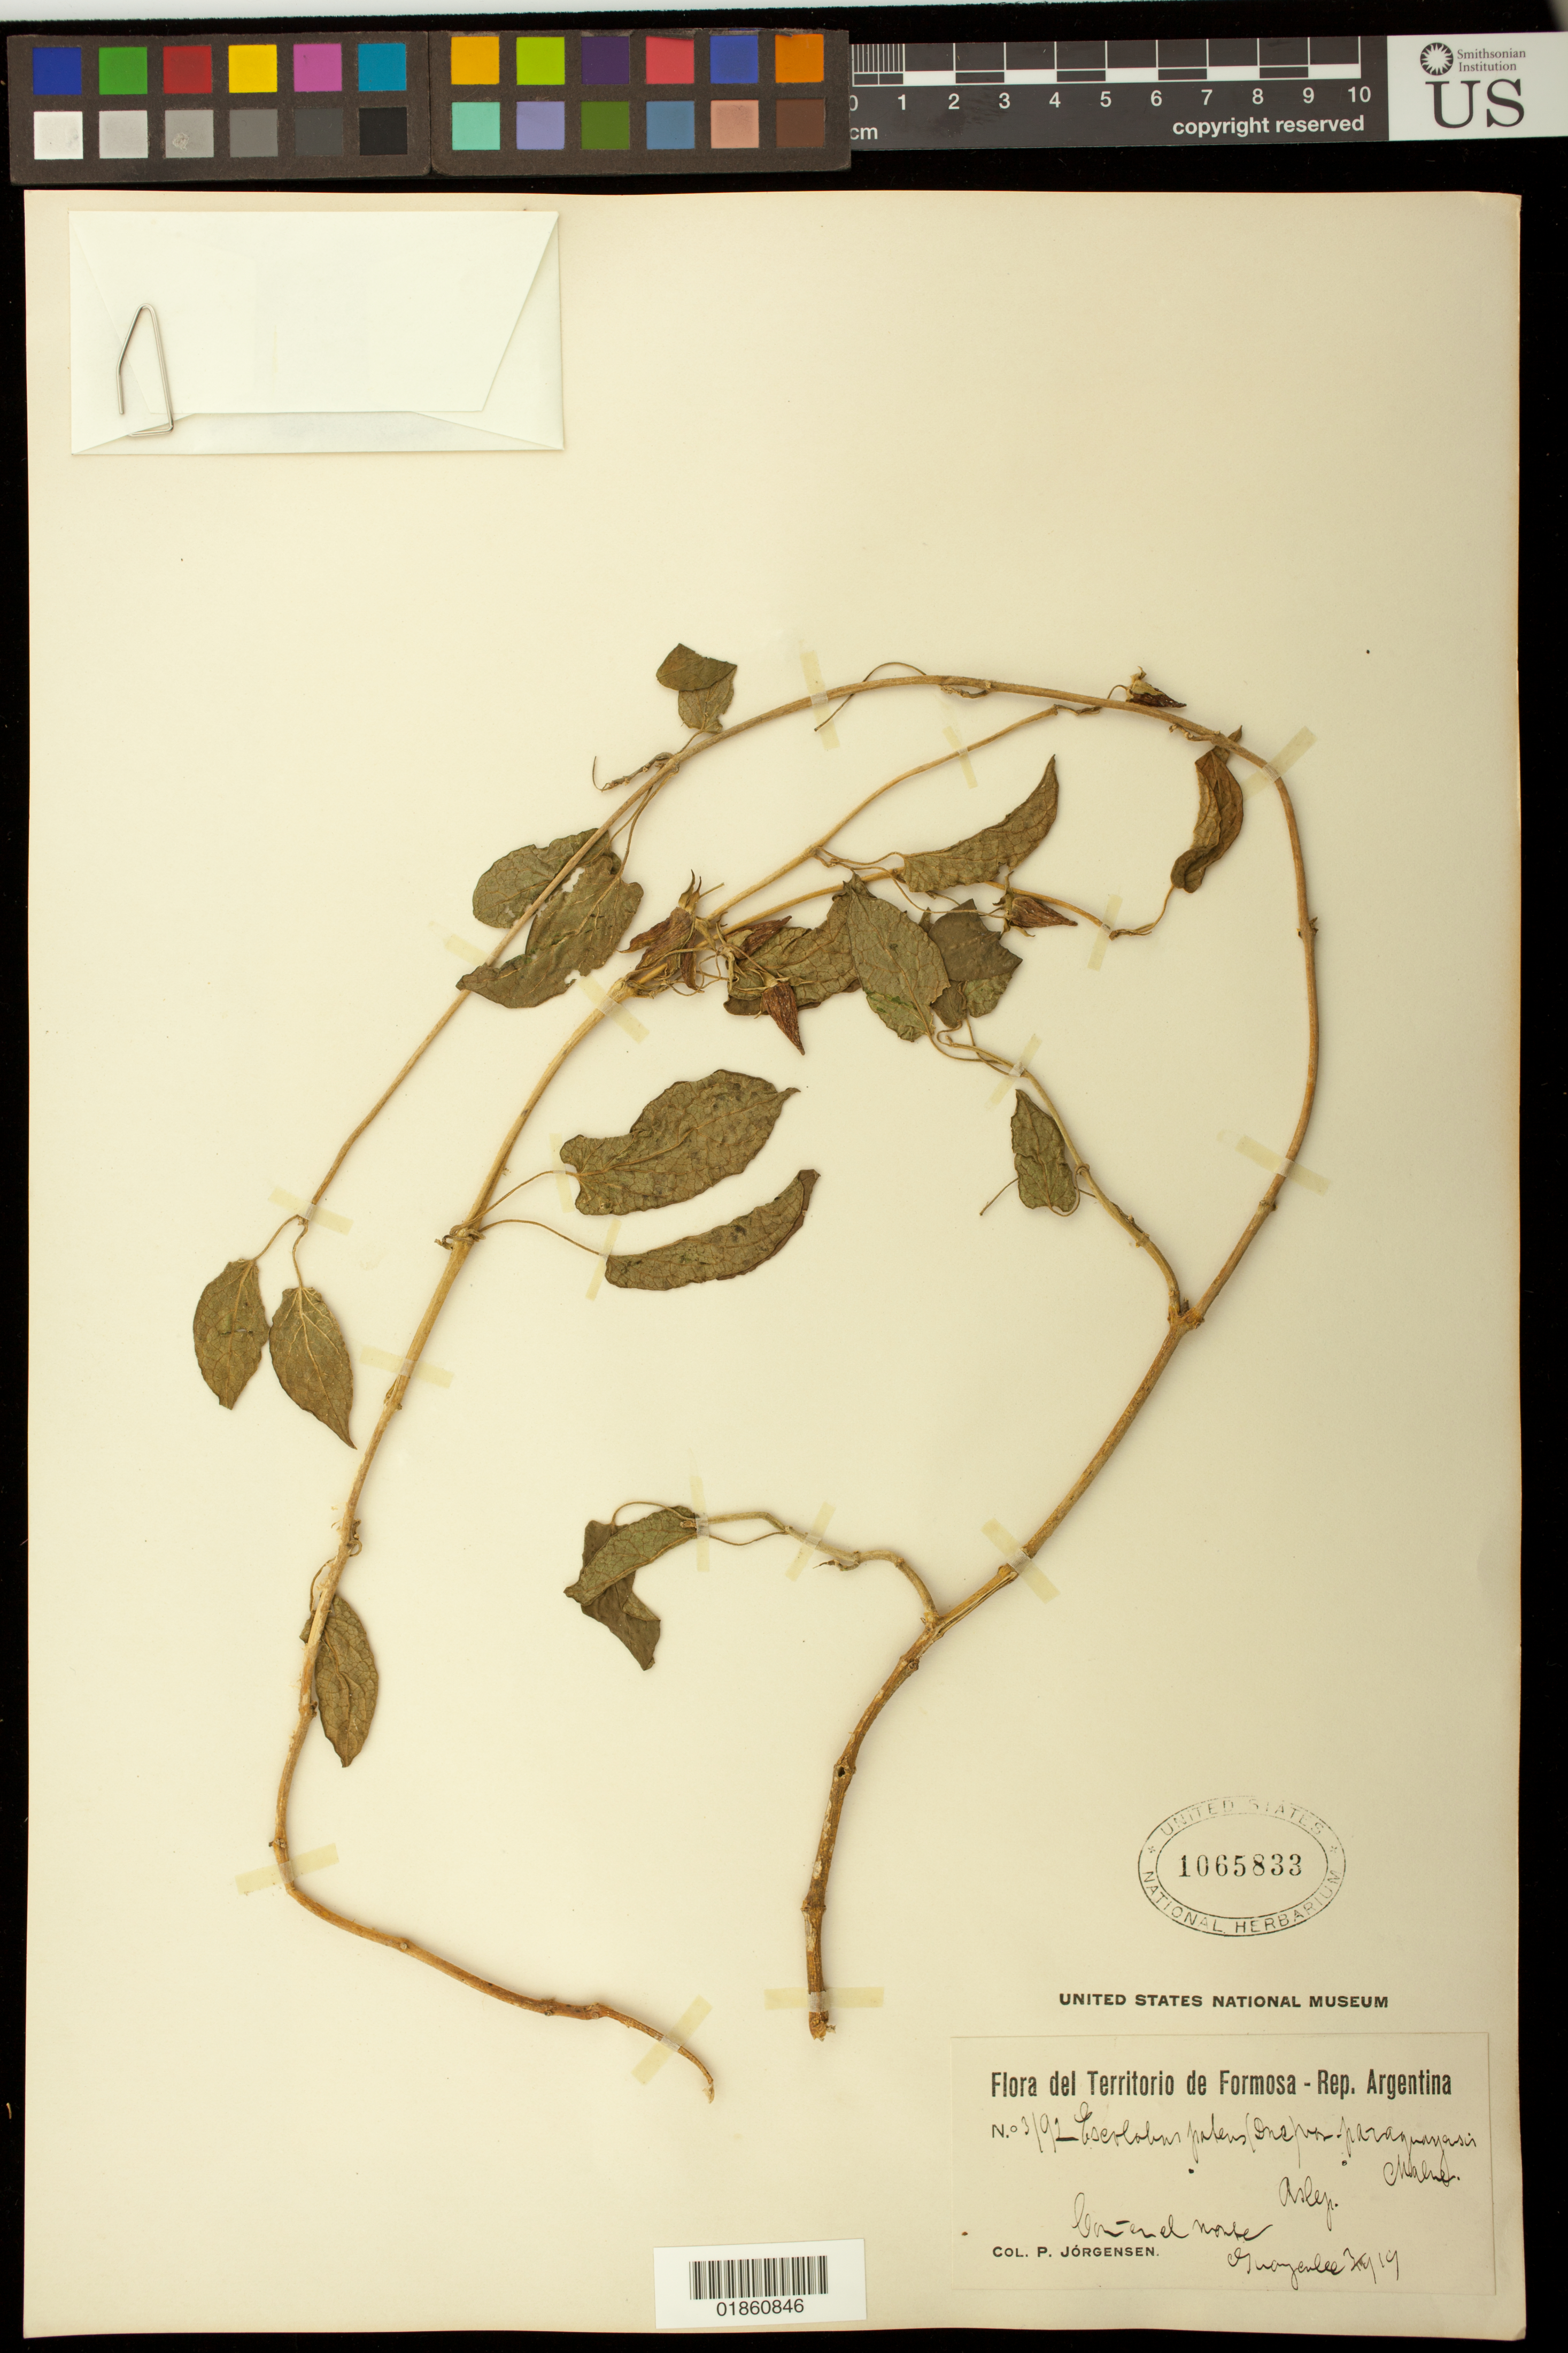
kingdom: Plantae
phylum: Tracheophyta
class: Magnoliopsida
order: Gentianales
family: Apocynaceae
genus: Gonolobus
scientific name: Gonolobus patens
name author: Decne.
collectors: P. Jorgensen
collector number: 3192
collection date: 1919-03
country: Argentina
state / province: Formosa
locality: , Guayenlee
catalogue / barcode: US 1065833